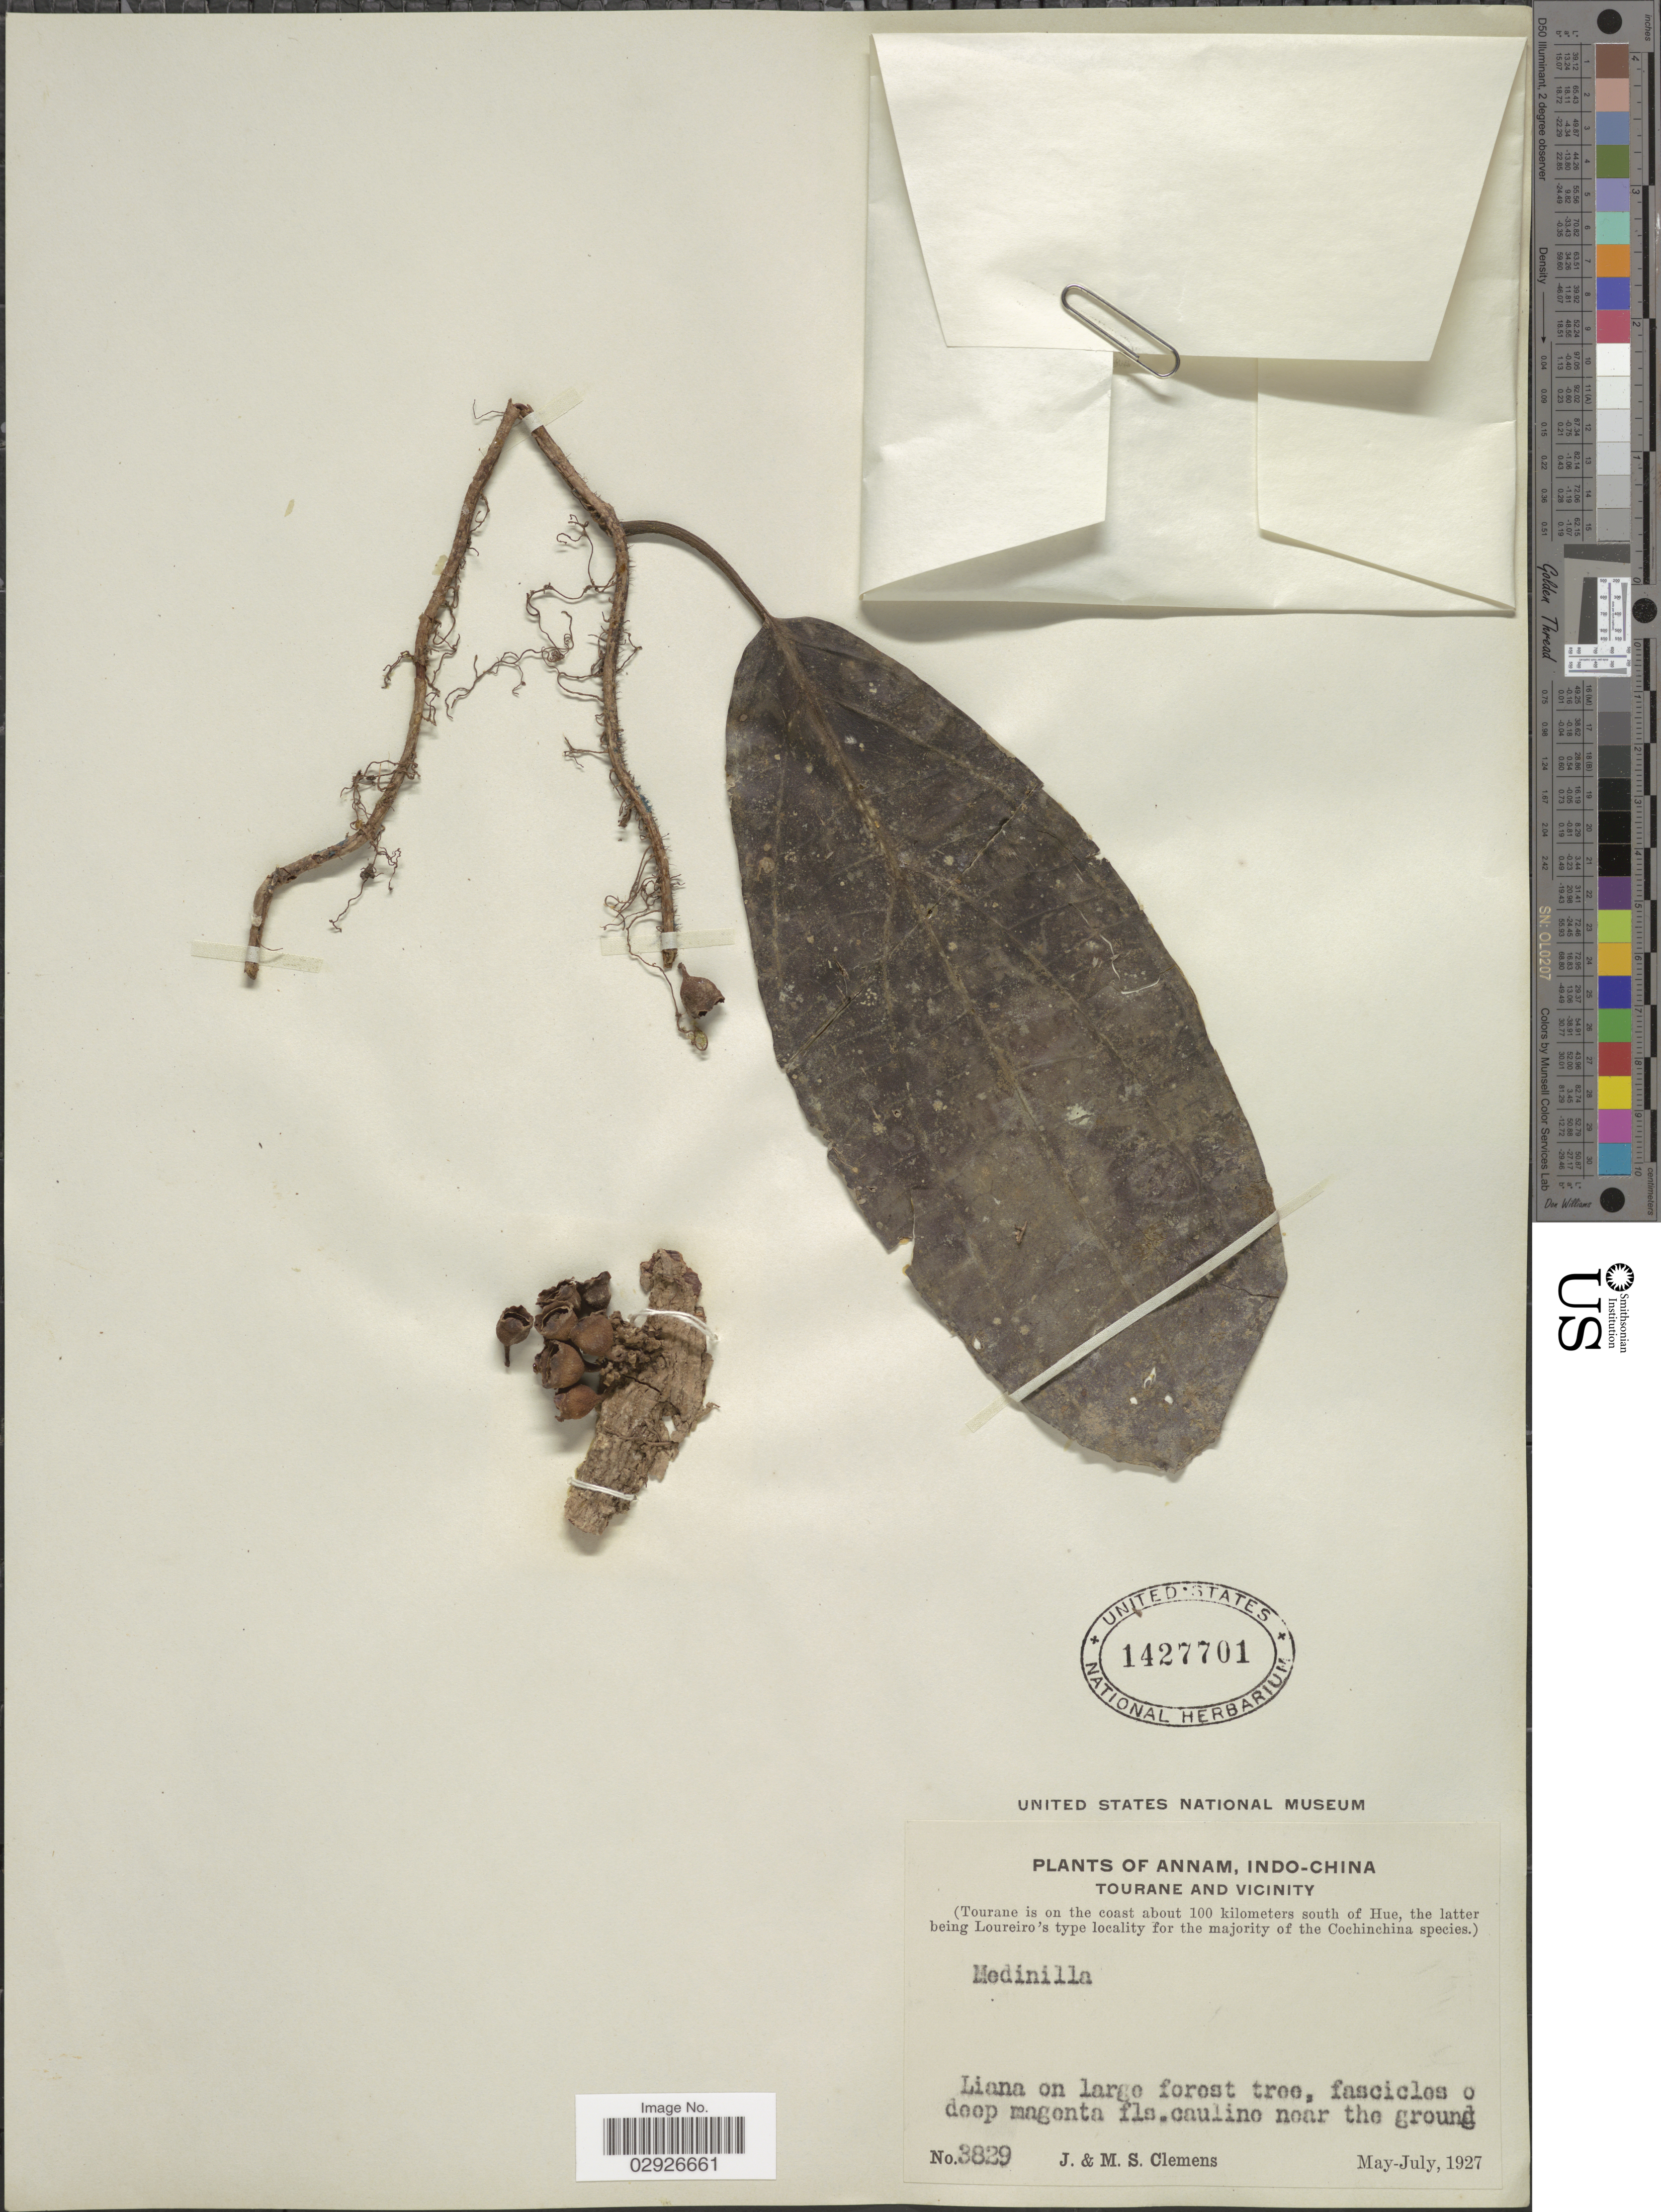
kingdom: Plantae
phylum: Tracheophyta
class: Magnoliopsida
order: Myrtales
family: Melastomataceae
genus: Medinilla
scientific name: Medinilla sp.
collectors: J. Clemens & M. S. Clemens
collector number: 3829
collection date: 1927-05/1927-07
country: Vietnam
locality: Annam, Indo-China. Tourane and Vicinity. (Tourane is on the coast about 100 kilometers south of Hue, the latter being Loureiro's type locality for the majority of the Cochinchina species).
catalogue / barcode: US 1427701